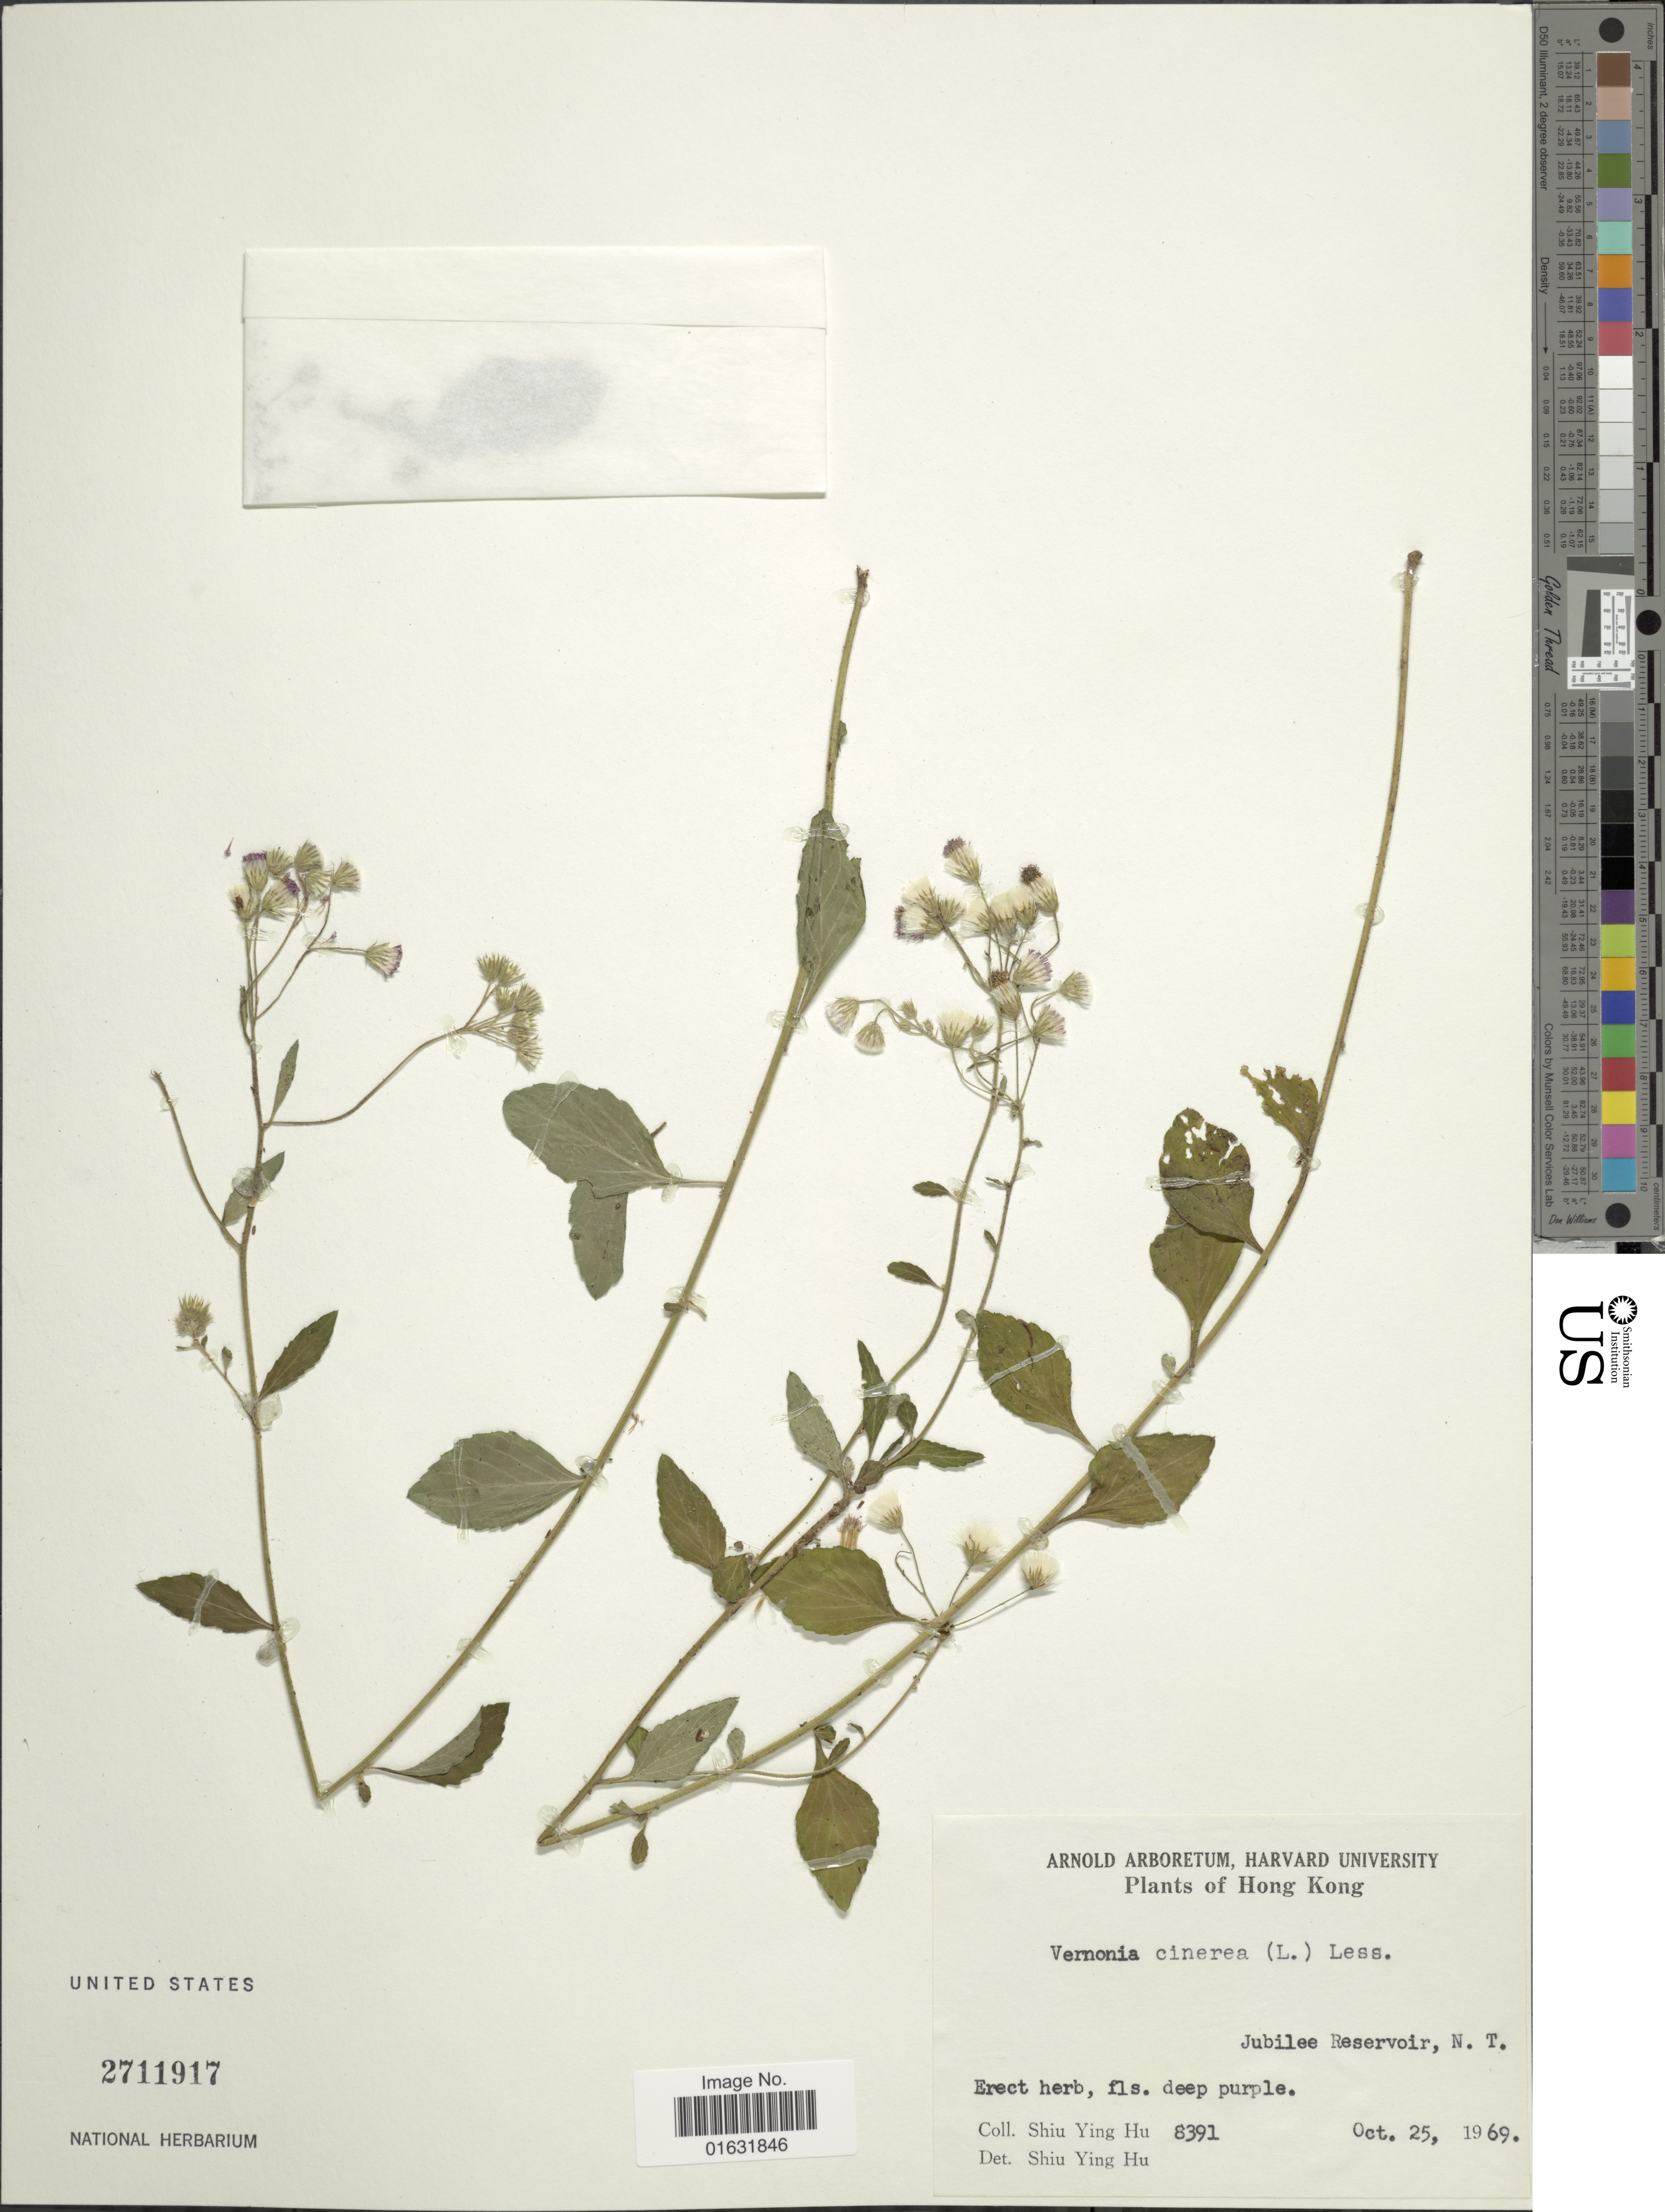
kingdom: Plantae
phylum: Tracheophyta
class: Magnoliopsida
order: Asterales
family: Asteraceae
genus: Cyanthillium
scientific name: Cyanthillium cinereum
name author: (L.) H. Rob.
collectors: S. Y. Hu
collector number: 8391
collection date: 1969-10-25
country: China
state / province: Hong Kong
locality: Jubilee, Reservior, N. T.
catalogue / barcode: US 2711917